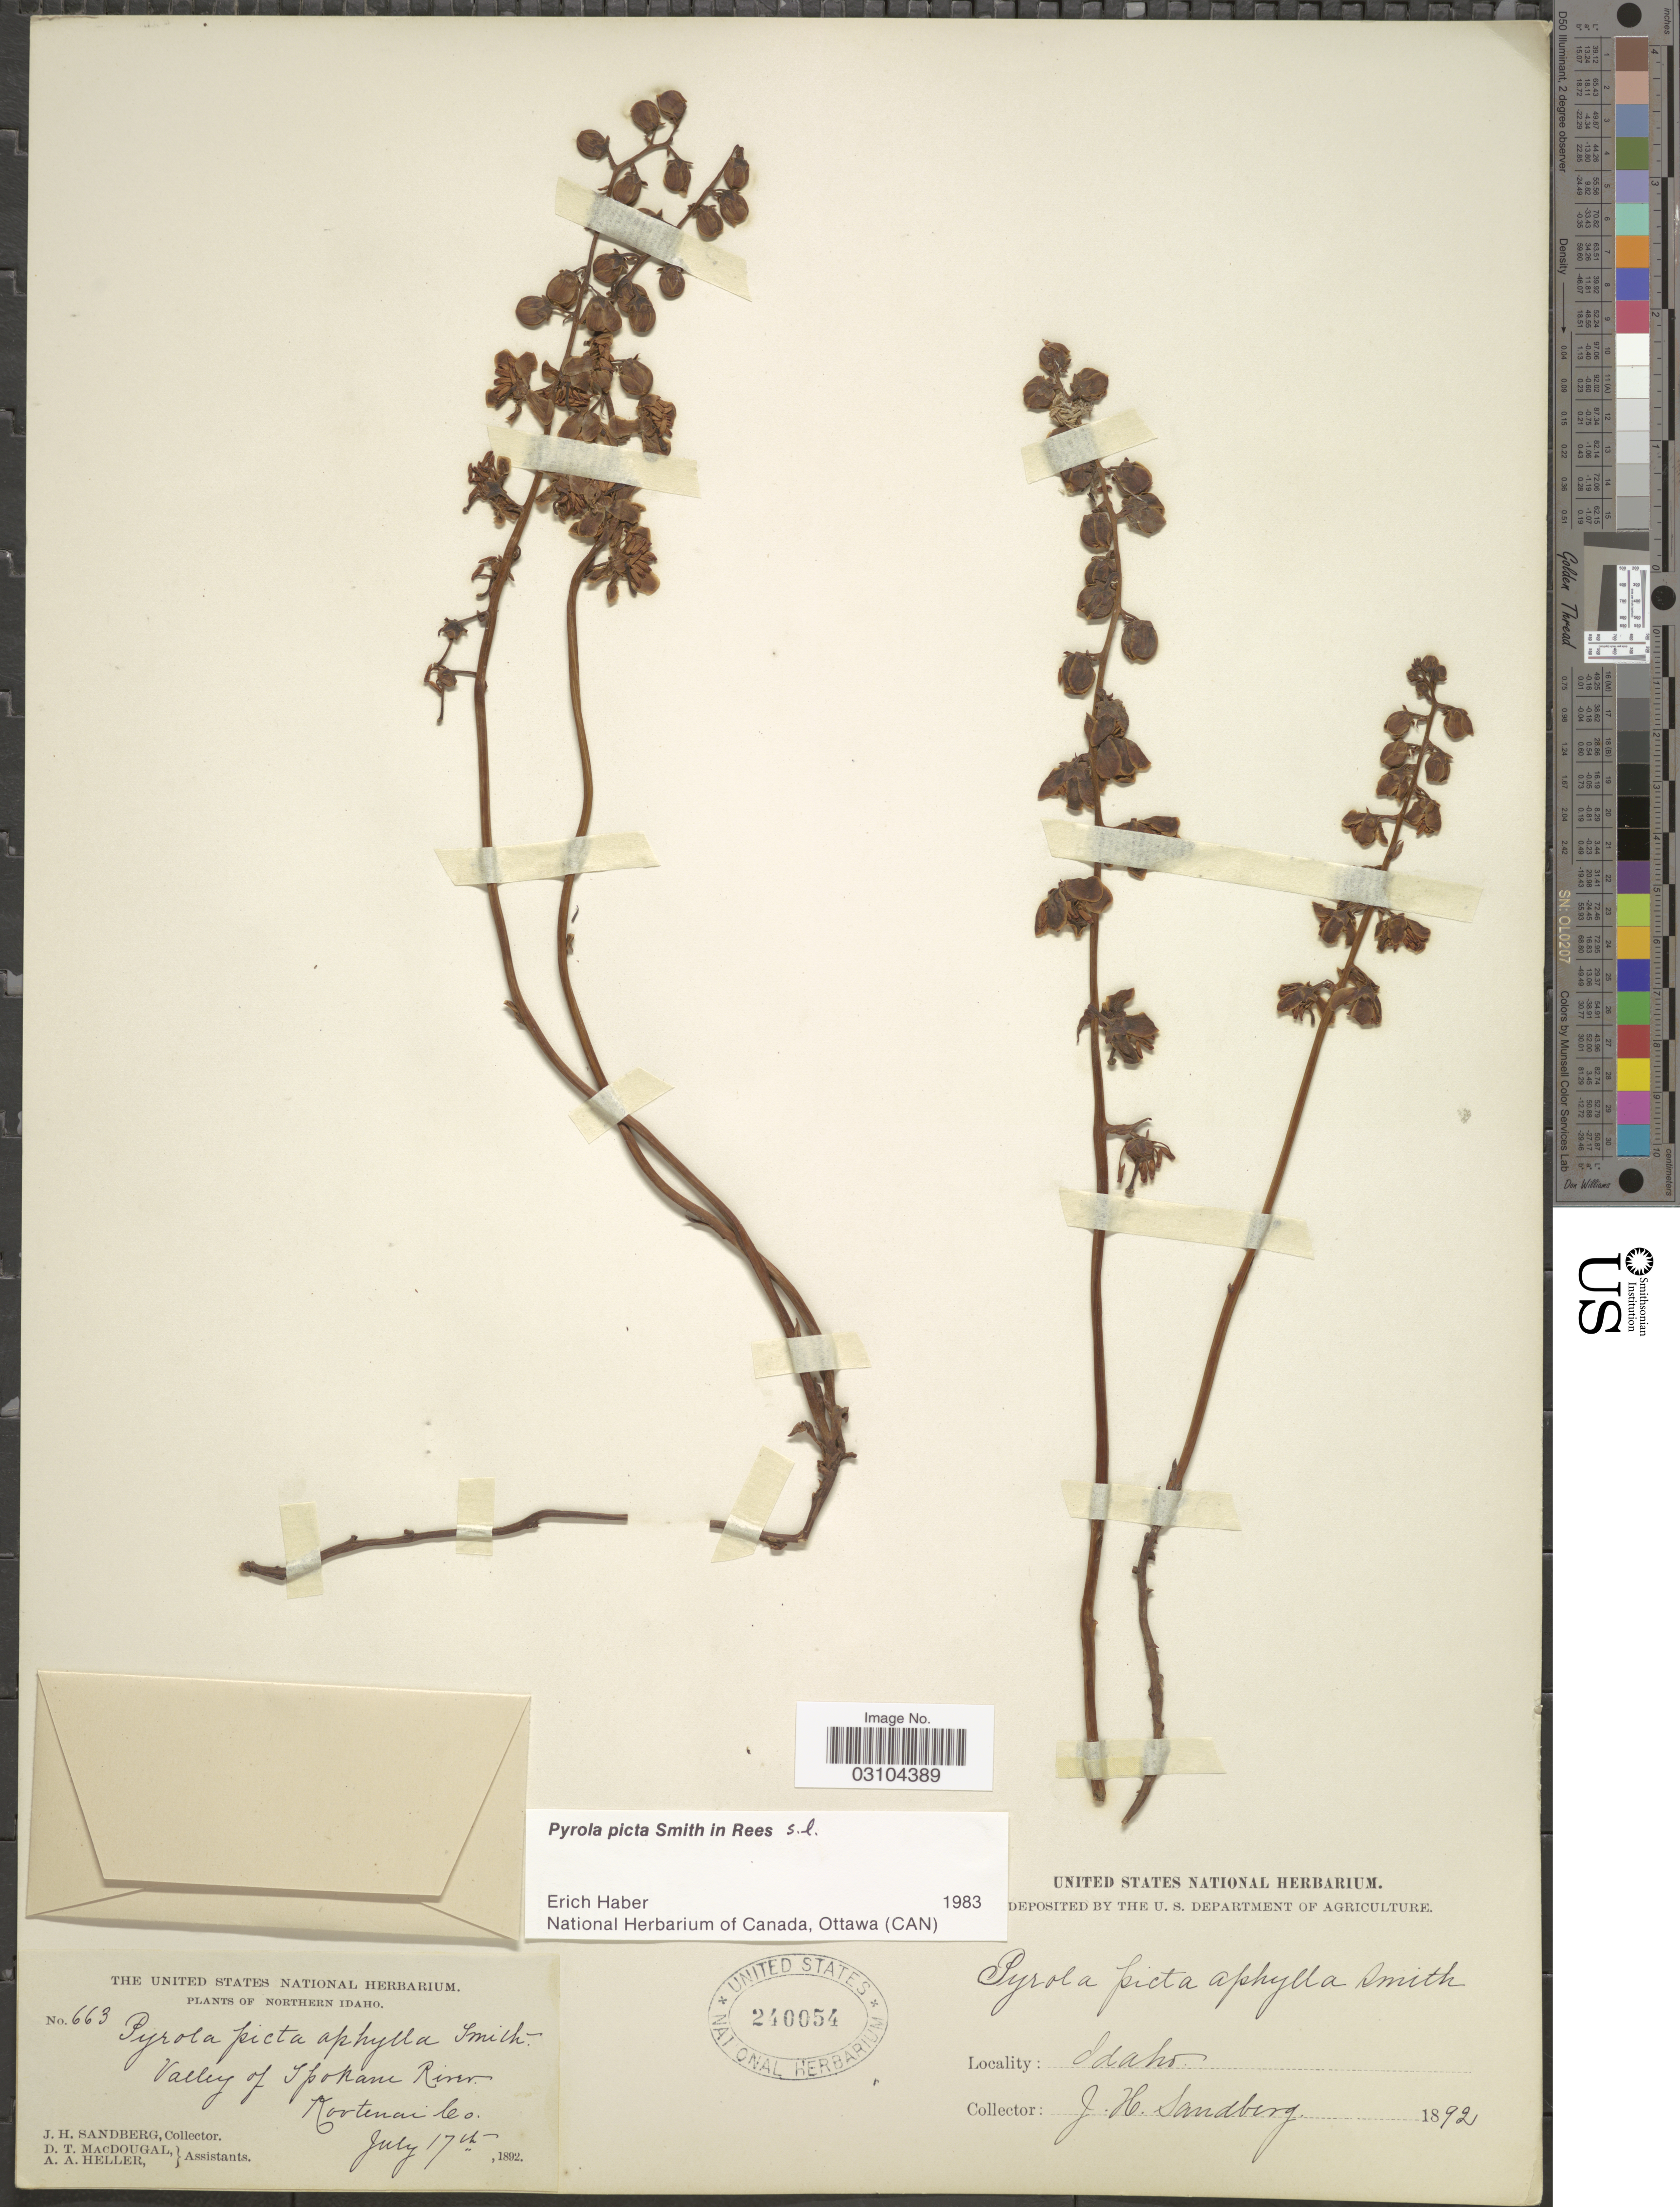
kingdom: Plantae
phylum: Tracheophyta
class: Magnoliopsida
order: Ericales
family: Ericaceae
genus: Pyrola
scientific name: Pyrola picta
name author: Sm. in Rees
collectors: J. H. Sandberg, D. T. MacDougal & A. A. Heller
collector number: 663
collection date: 1892-07-17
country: United States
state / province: Idaho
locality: Northern Idaho, Valley of Spokane River, Kootenai Co.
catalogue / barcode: US 240054